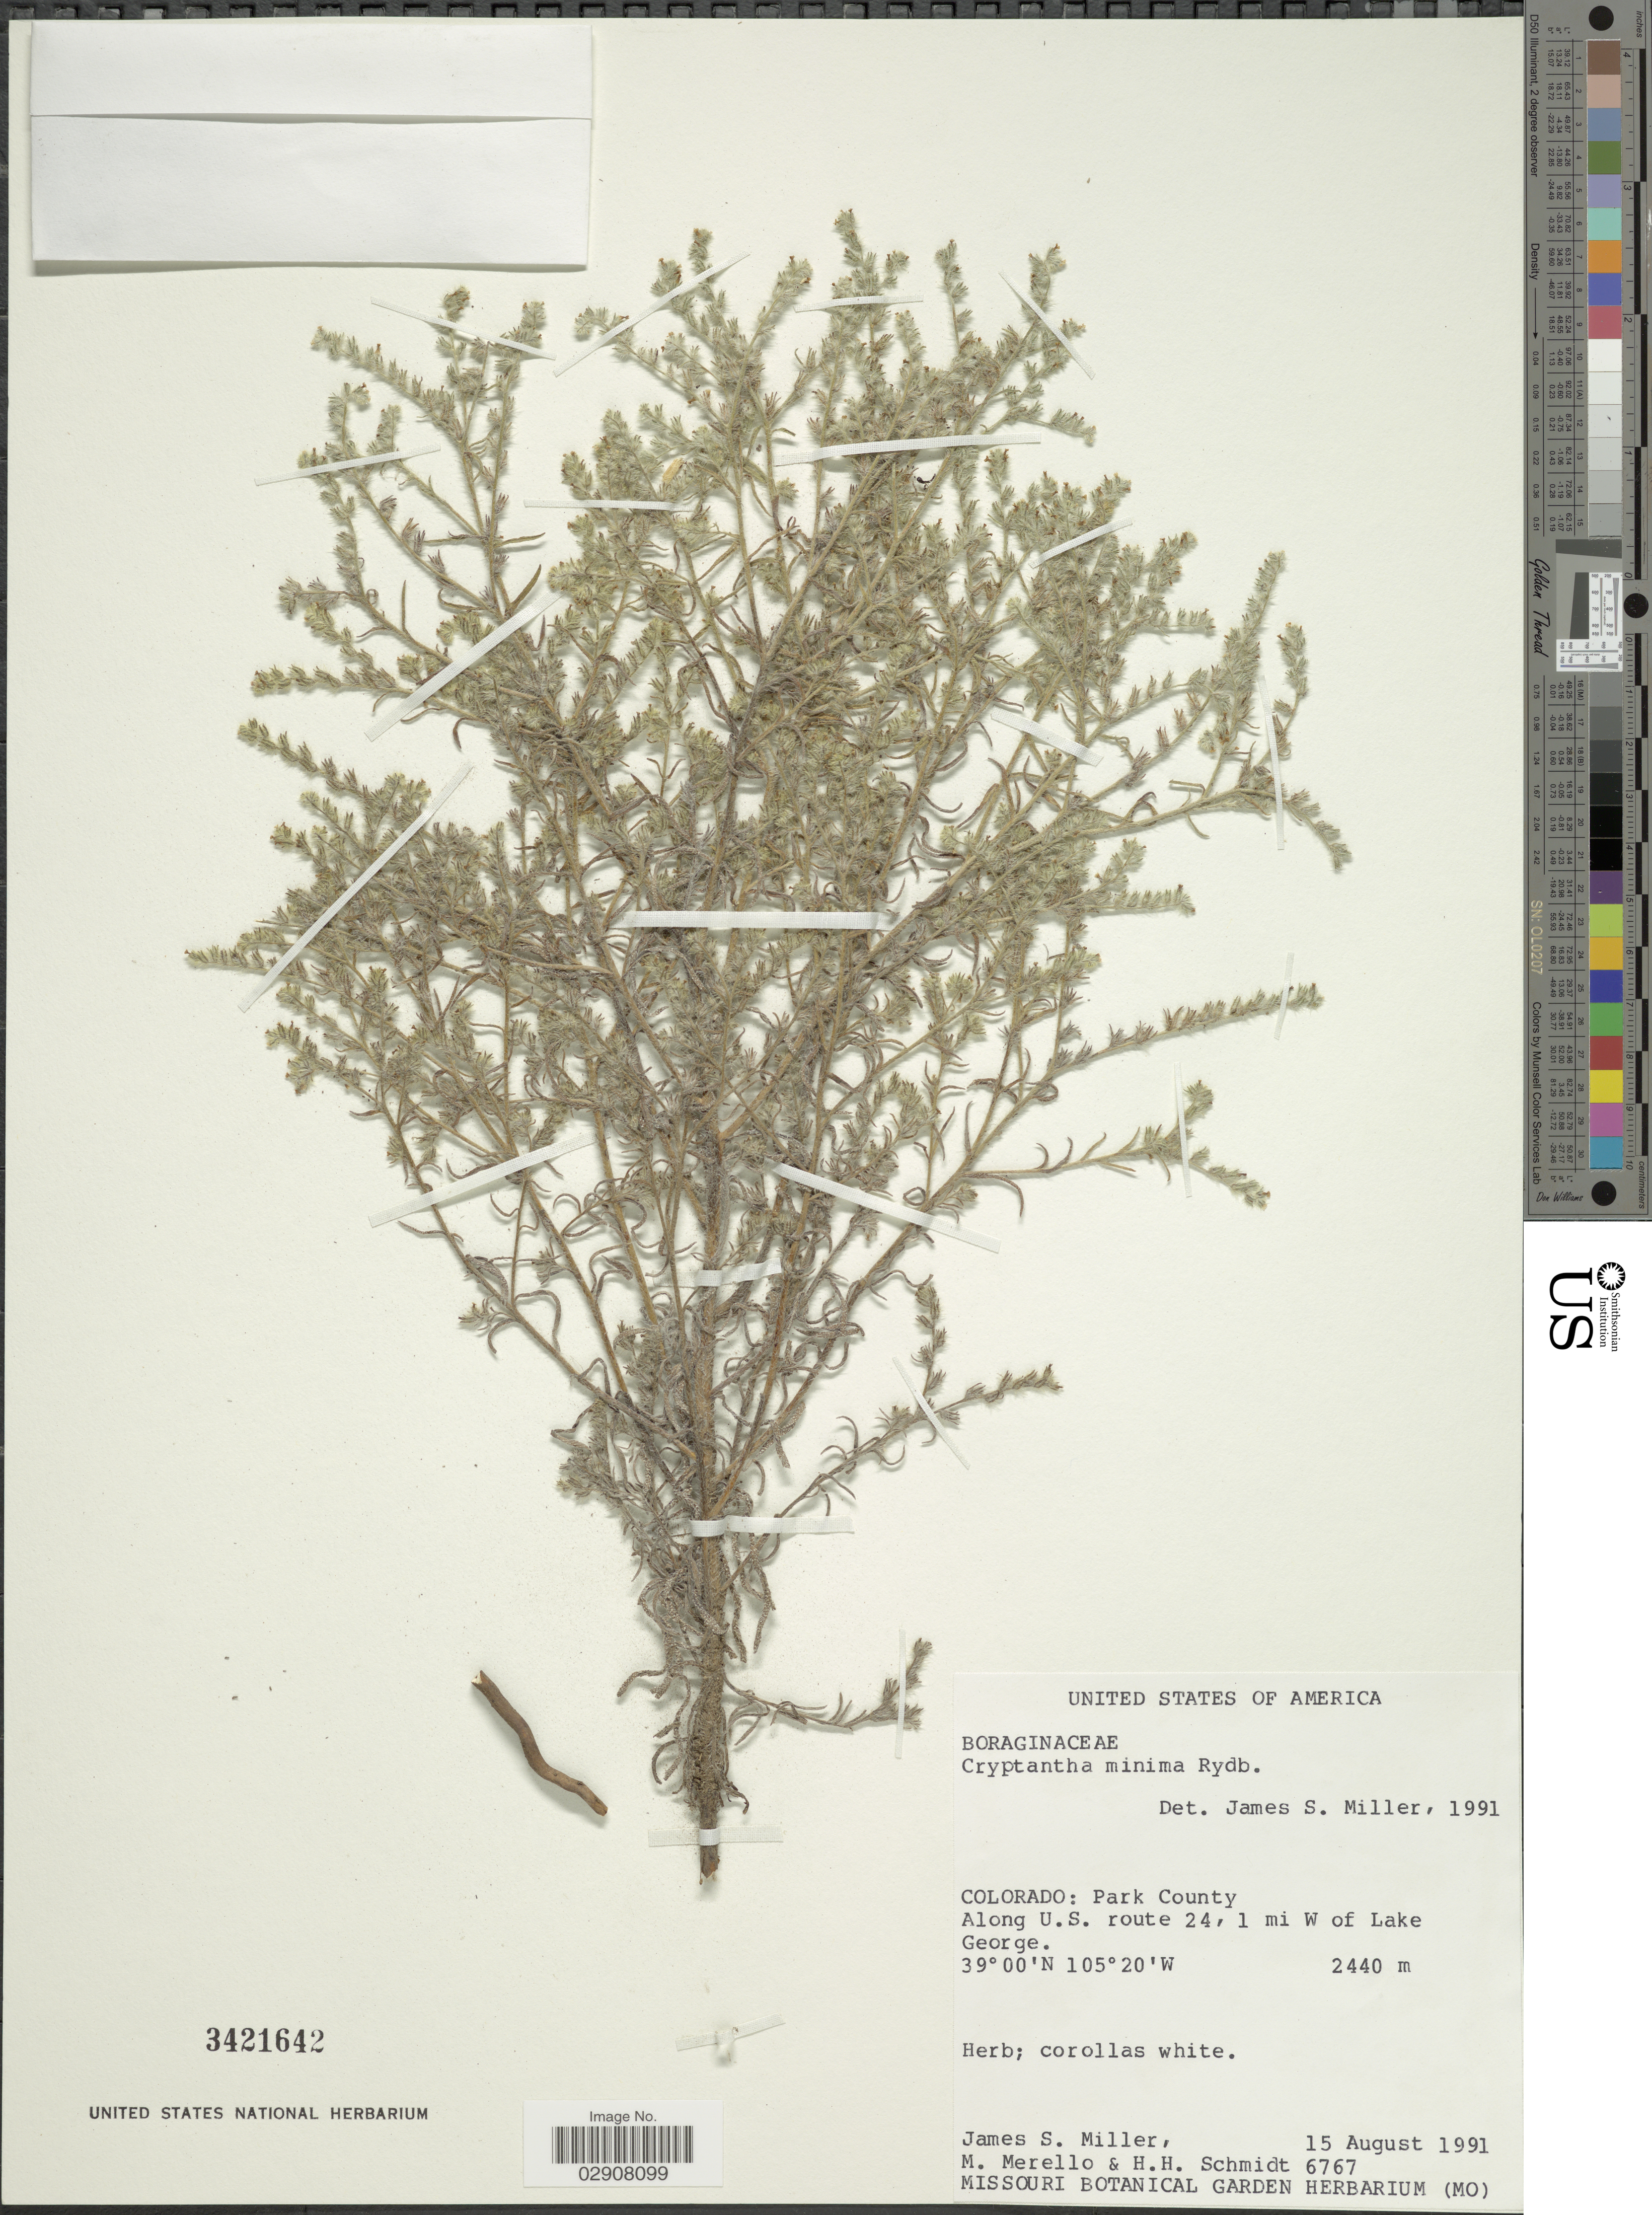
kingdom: Plantae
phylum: Tracheophyta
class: Magnoliopsida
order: Boraginales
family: Boraginaceae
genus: Cryptantha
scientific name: Cryptantha minima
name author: Rydb.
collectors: J. S. Miller, M. Merello & H. H. Schmidt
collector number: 6767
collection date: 1991-08-15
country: United States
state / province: Colorado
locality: Park County, Along U.S. route 24, 1 mi W of Lake George.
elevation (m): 2440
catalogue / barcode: US 3421642